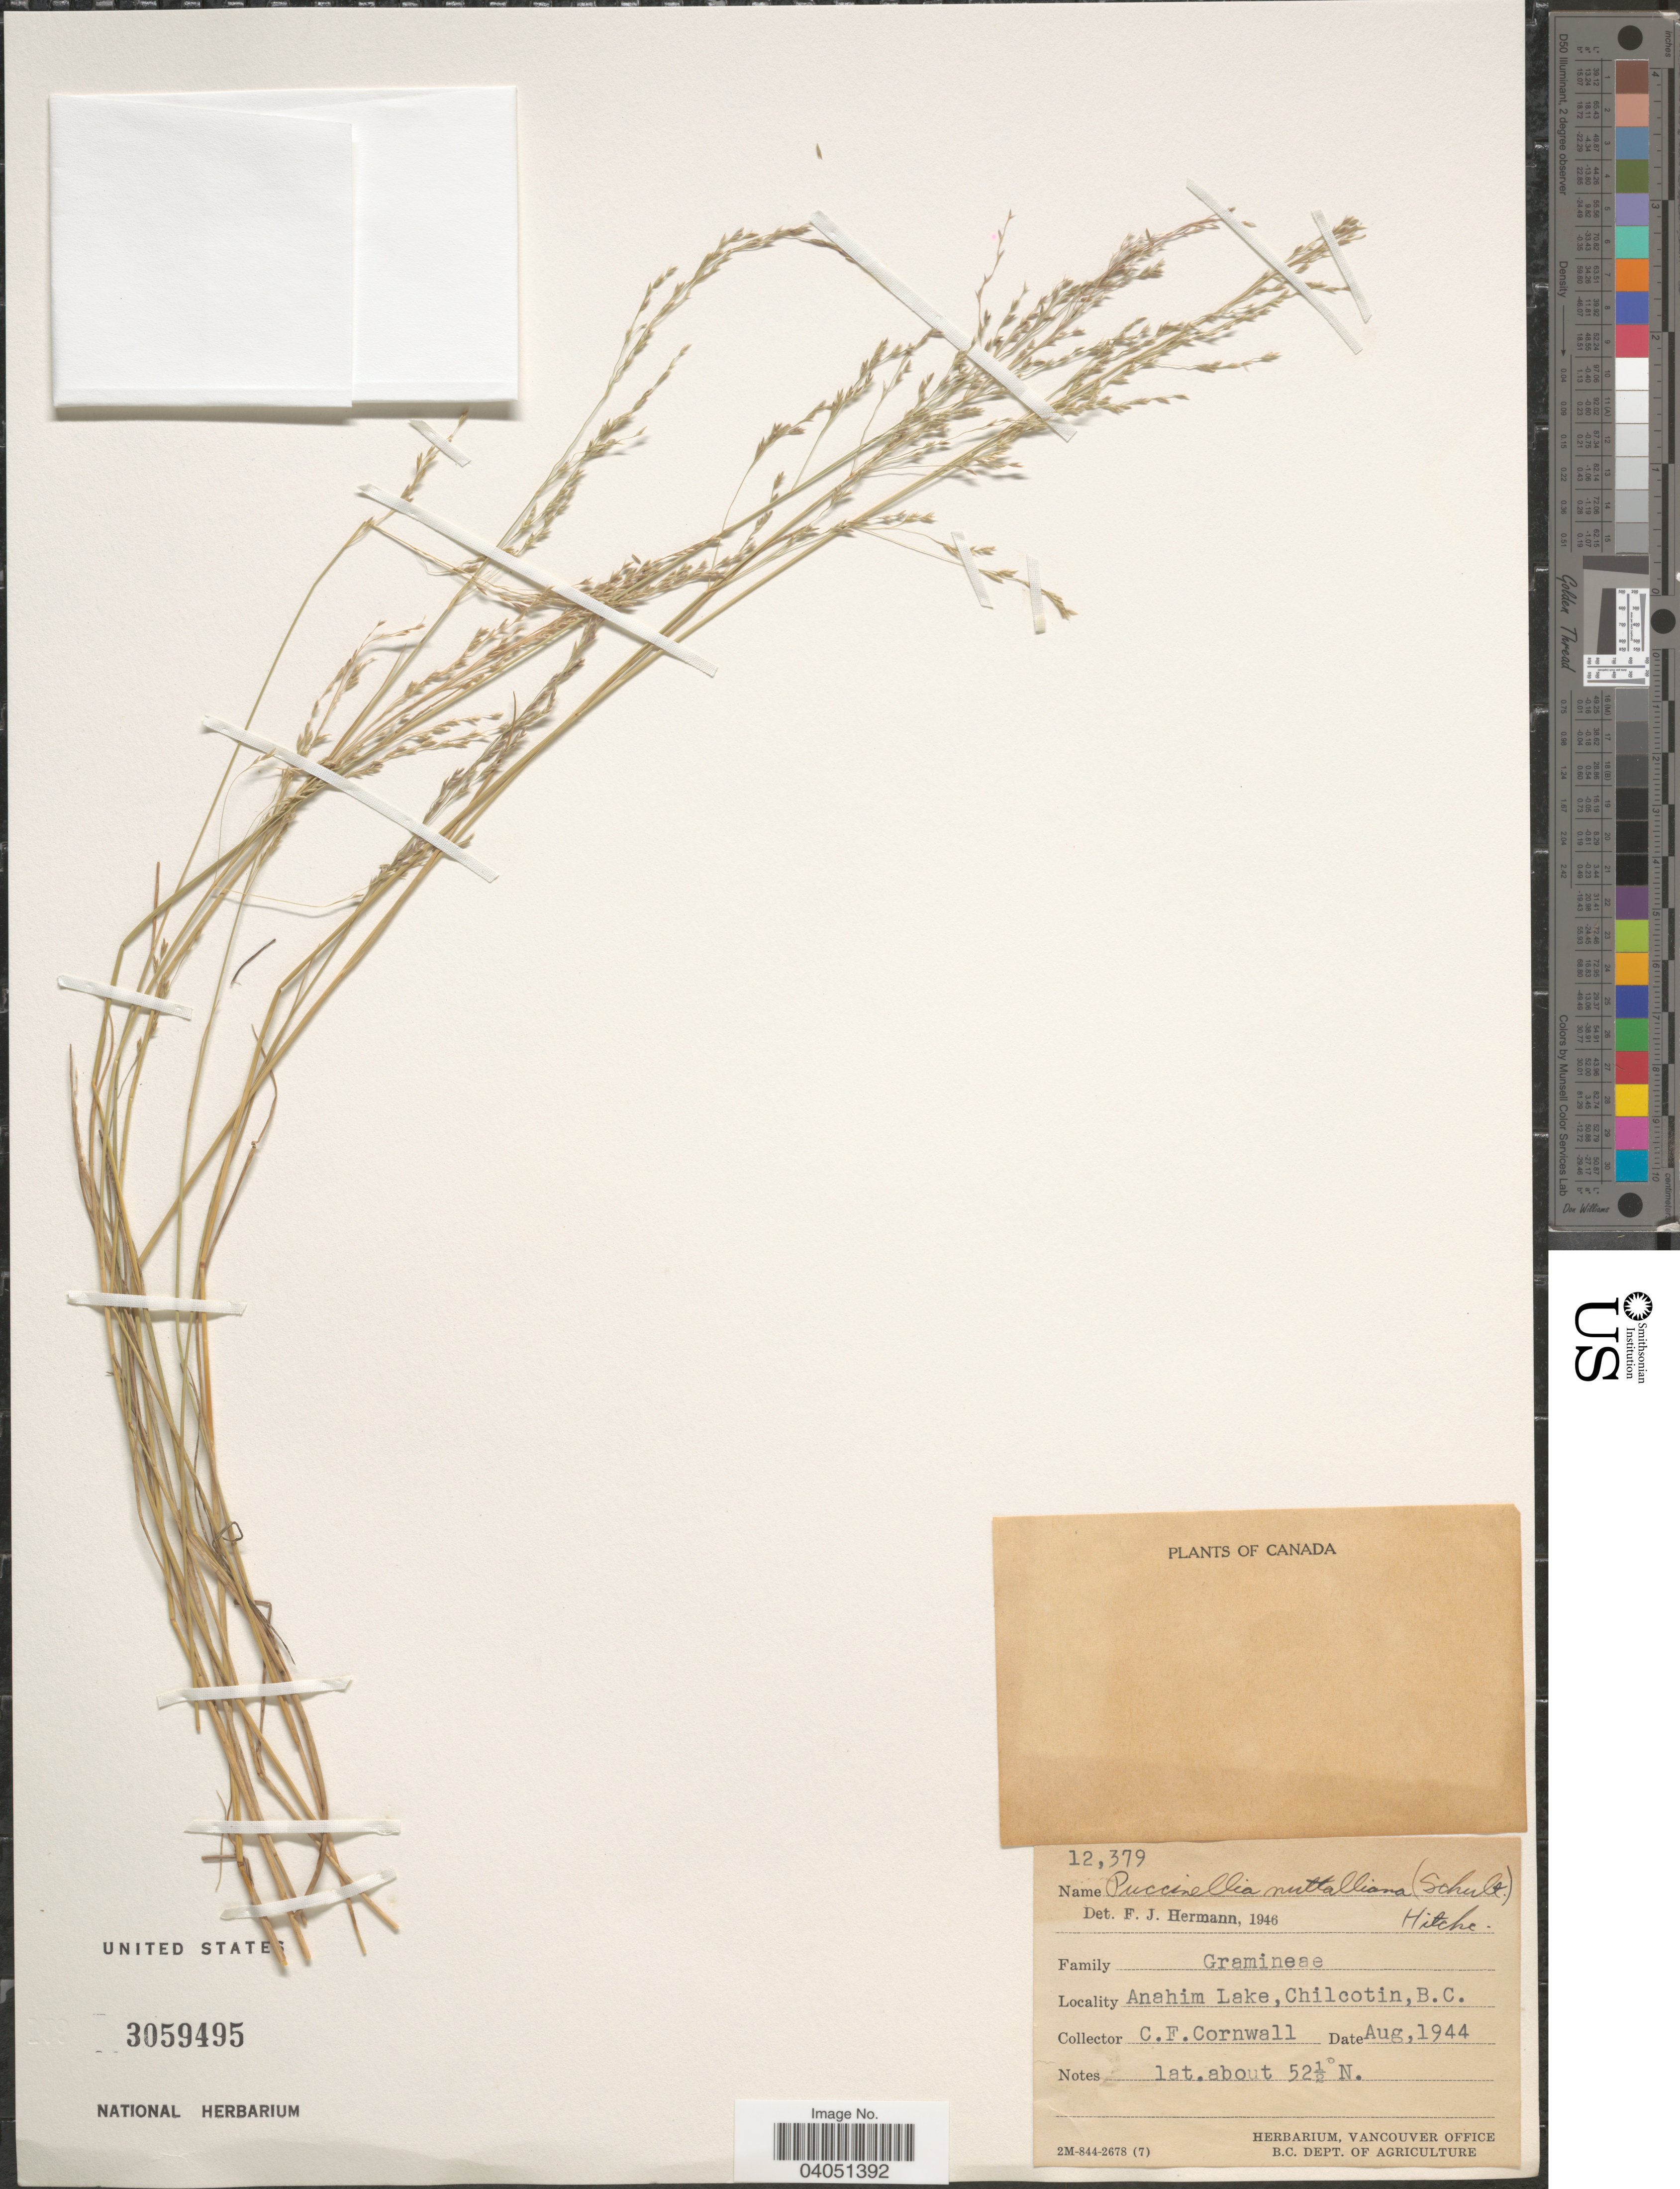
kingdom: Plantae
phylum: Tracheophyta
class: Liliopsida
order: Poales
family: Poaceae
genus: Puccinellia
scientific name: Puccinellia nuttalliana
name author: (Schult.) Hitchc.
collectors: C. Cornwall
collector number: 12379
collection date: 1944-08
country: Canada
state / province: British Columbia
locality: Anahim Lake, Chilcotin.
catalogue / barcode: US 3059495